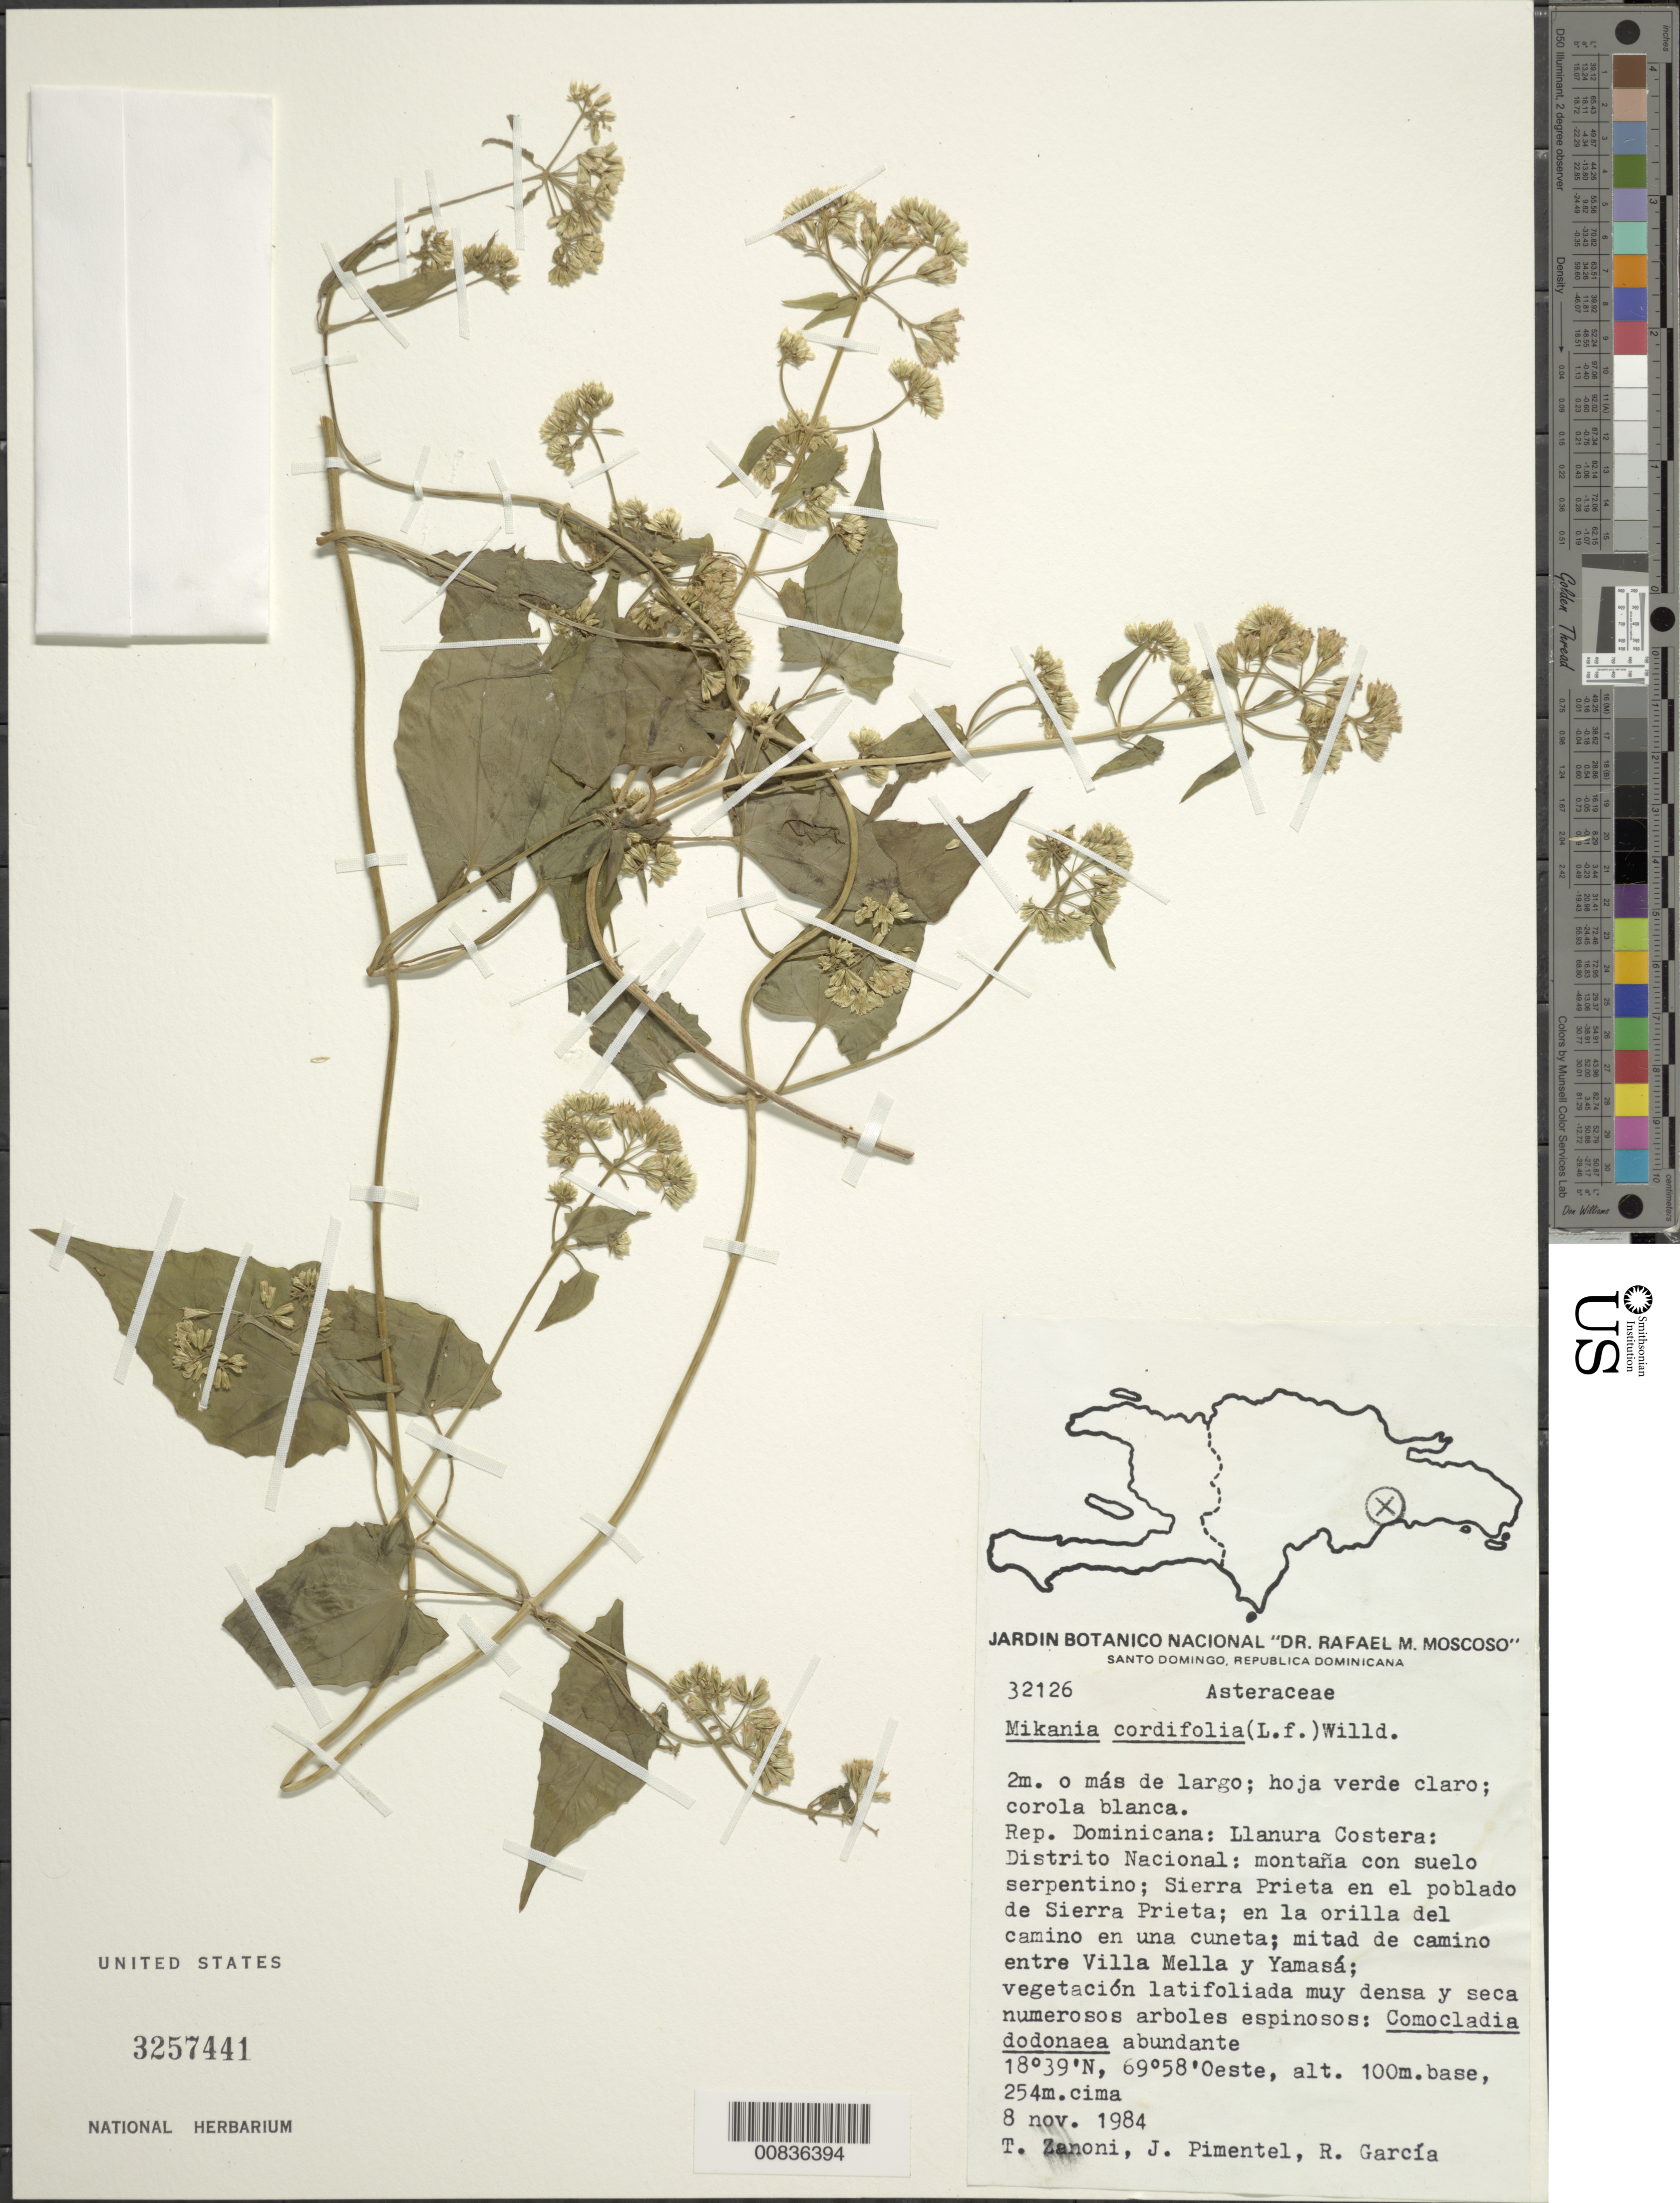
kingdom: Plantae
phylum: Tracheophyta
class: Magnoliopsida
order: Asterales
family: Asteraceae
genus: Mikania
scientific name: Mikania micrantha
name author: Kunth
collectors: T. A. Zanoni, J. Pimentel & R. G. García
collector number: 32126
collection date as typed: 08 Nov 1984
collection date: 1984-11-08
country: Dominican Republic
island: Hispaniola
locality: Llanura Costera, Sierra Prieta en el poblado de Sierra Prieta, en la orilla del camino en una cuneta, mitad de camino entre Villa Mella, y Yamasá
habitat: Montaña con suelo serpentino, vegetación latifoliada muy densa y seca numerosos arboles espinosos, Comocladia dodonaea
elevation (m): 100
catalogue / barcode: US 3257441